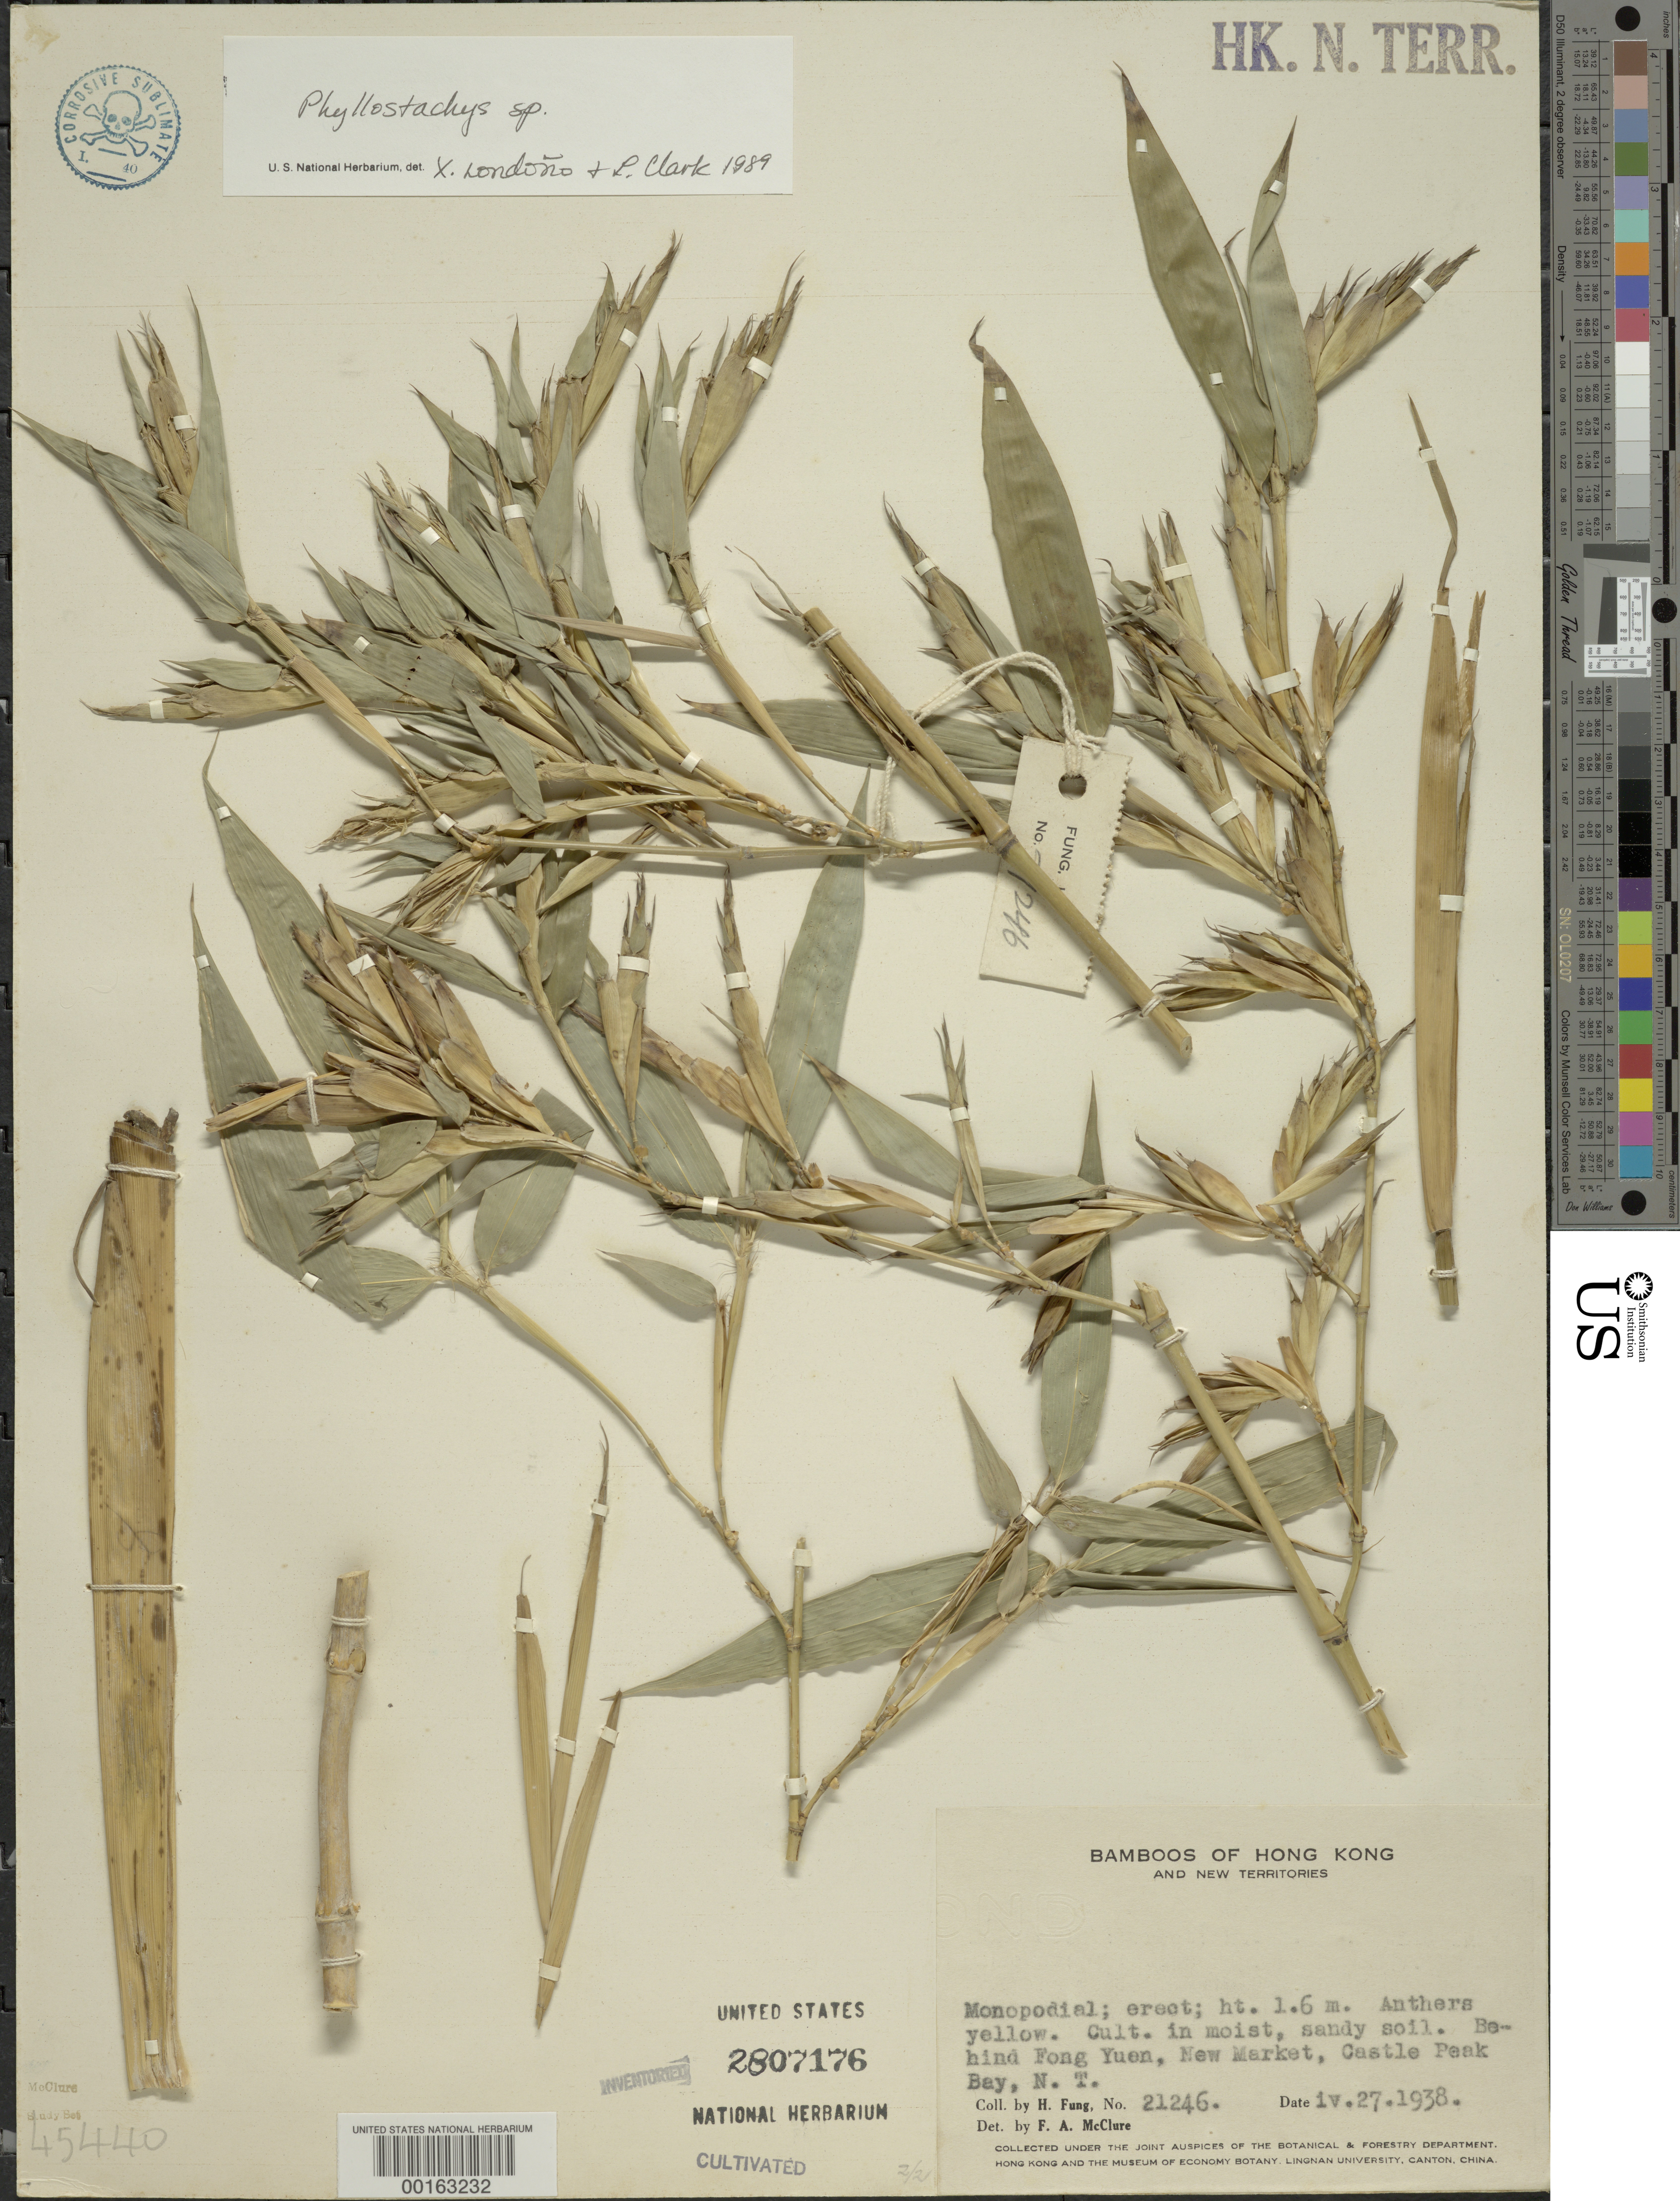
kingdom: Plantae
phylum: Tracheophyta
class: Liliopsida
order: Poales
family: Poaceae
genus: Phyllostachys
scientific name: Phyllostachys sp.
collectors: H. L. Fung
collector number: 21246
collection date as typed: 27 Apr 1938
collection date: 1938-04-27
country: China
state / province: Hong Kong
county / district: New Territories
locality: Castle peak bay, new market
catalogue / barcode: US 2807176